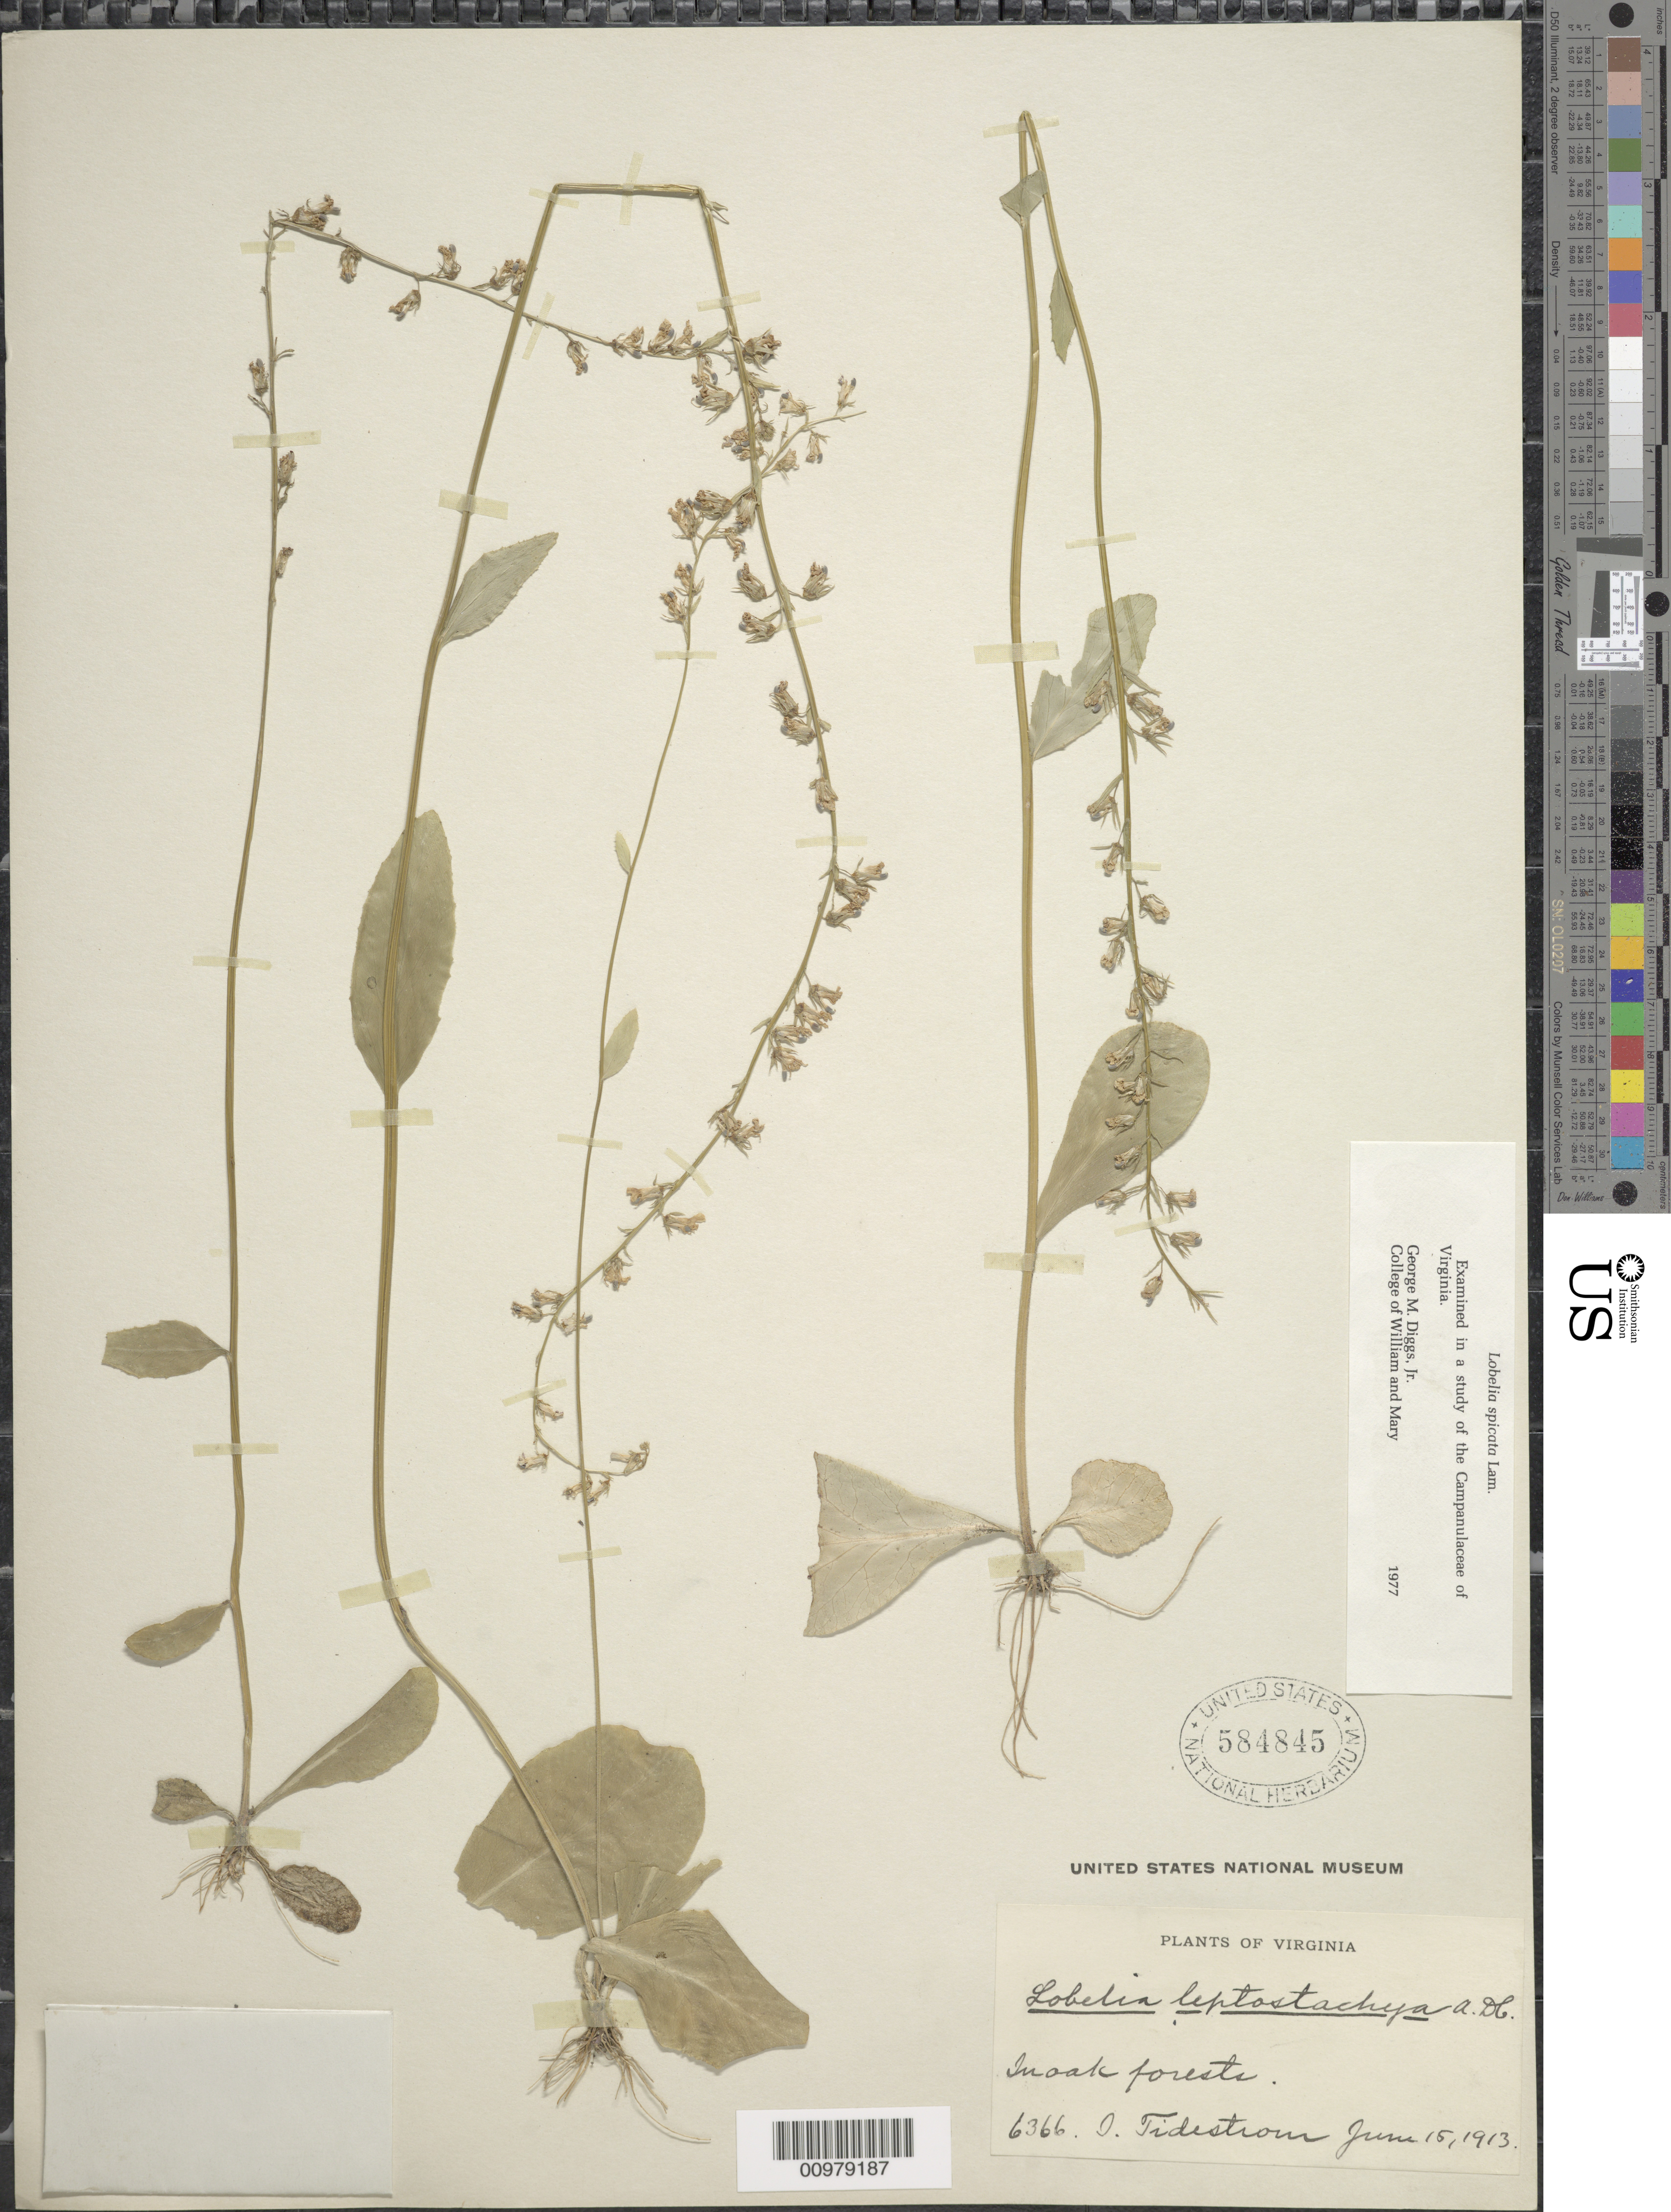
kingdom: Plantae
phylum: Tracheophyta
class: Magnoliopsida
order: Asterales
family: Campanulaceae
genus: Lobelia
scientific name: Lobelia spicata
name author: Lam.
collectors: I. F. Tidestrom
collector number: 6366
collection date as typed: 15 Jun 1913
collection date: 1913-06-15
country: United States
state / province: Virginia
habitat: in oak forests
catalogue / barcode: US 584845